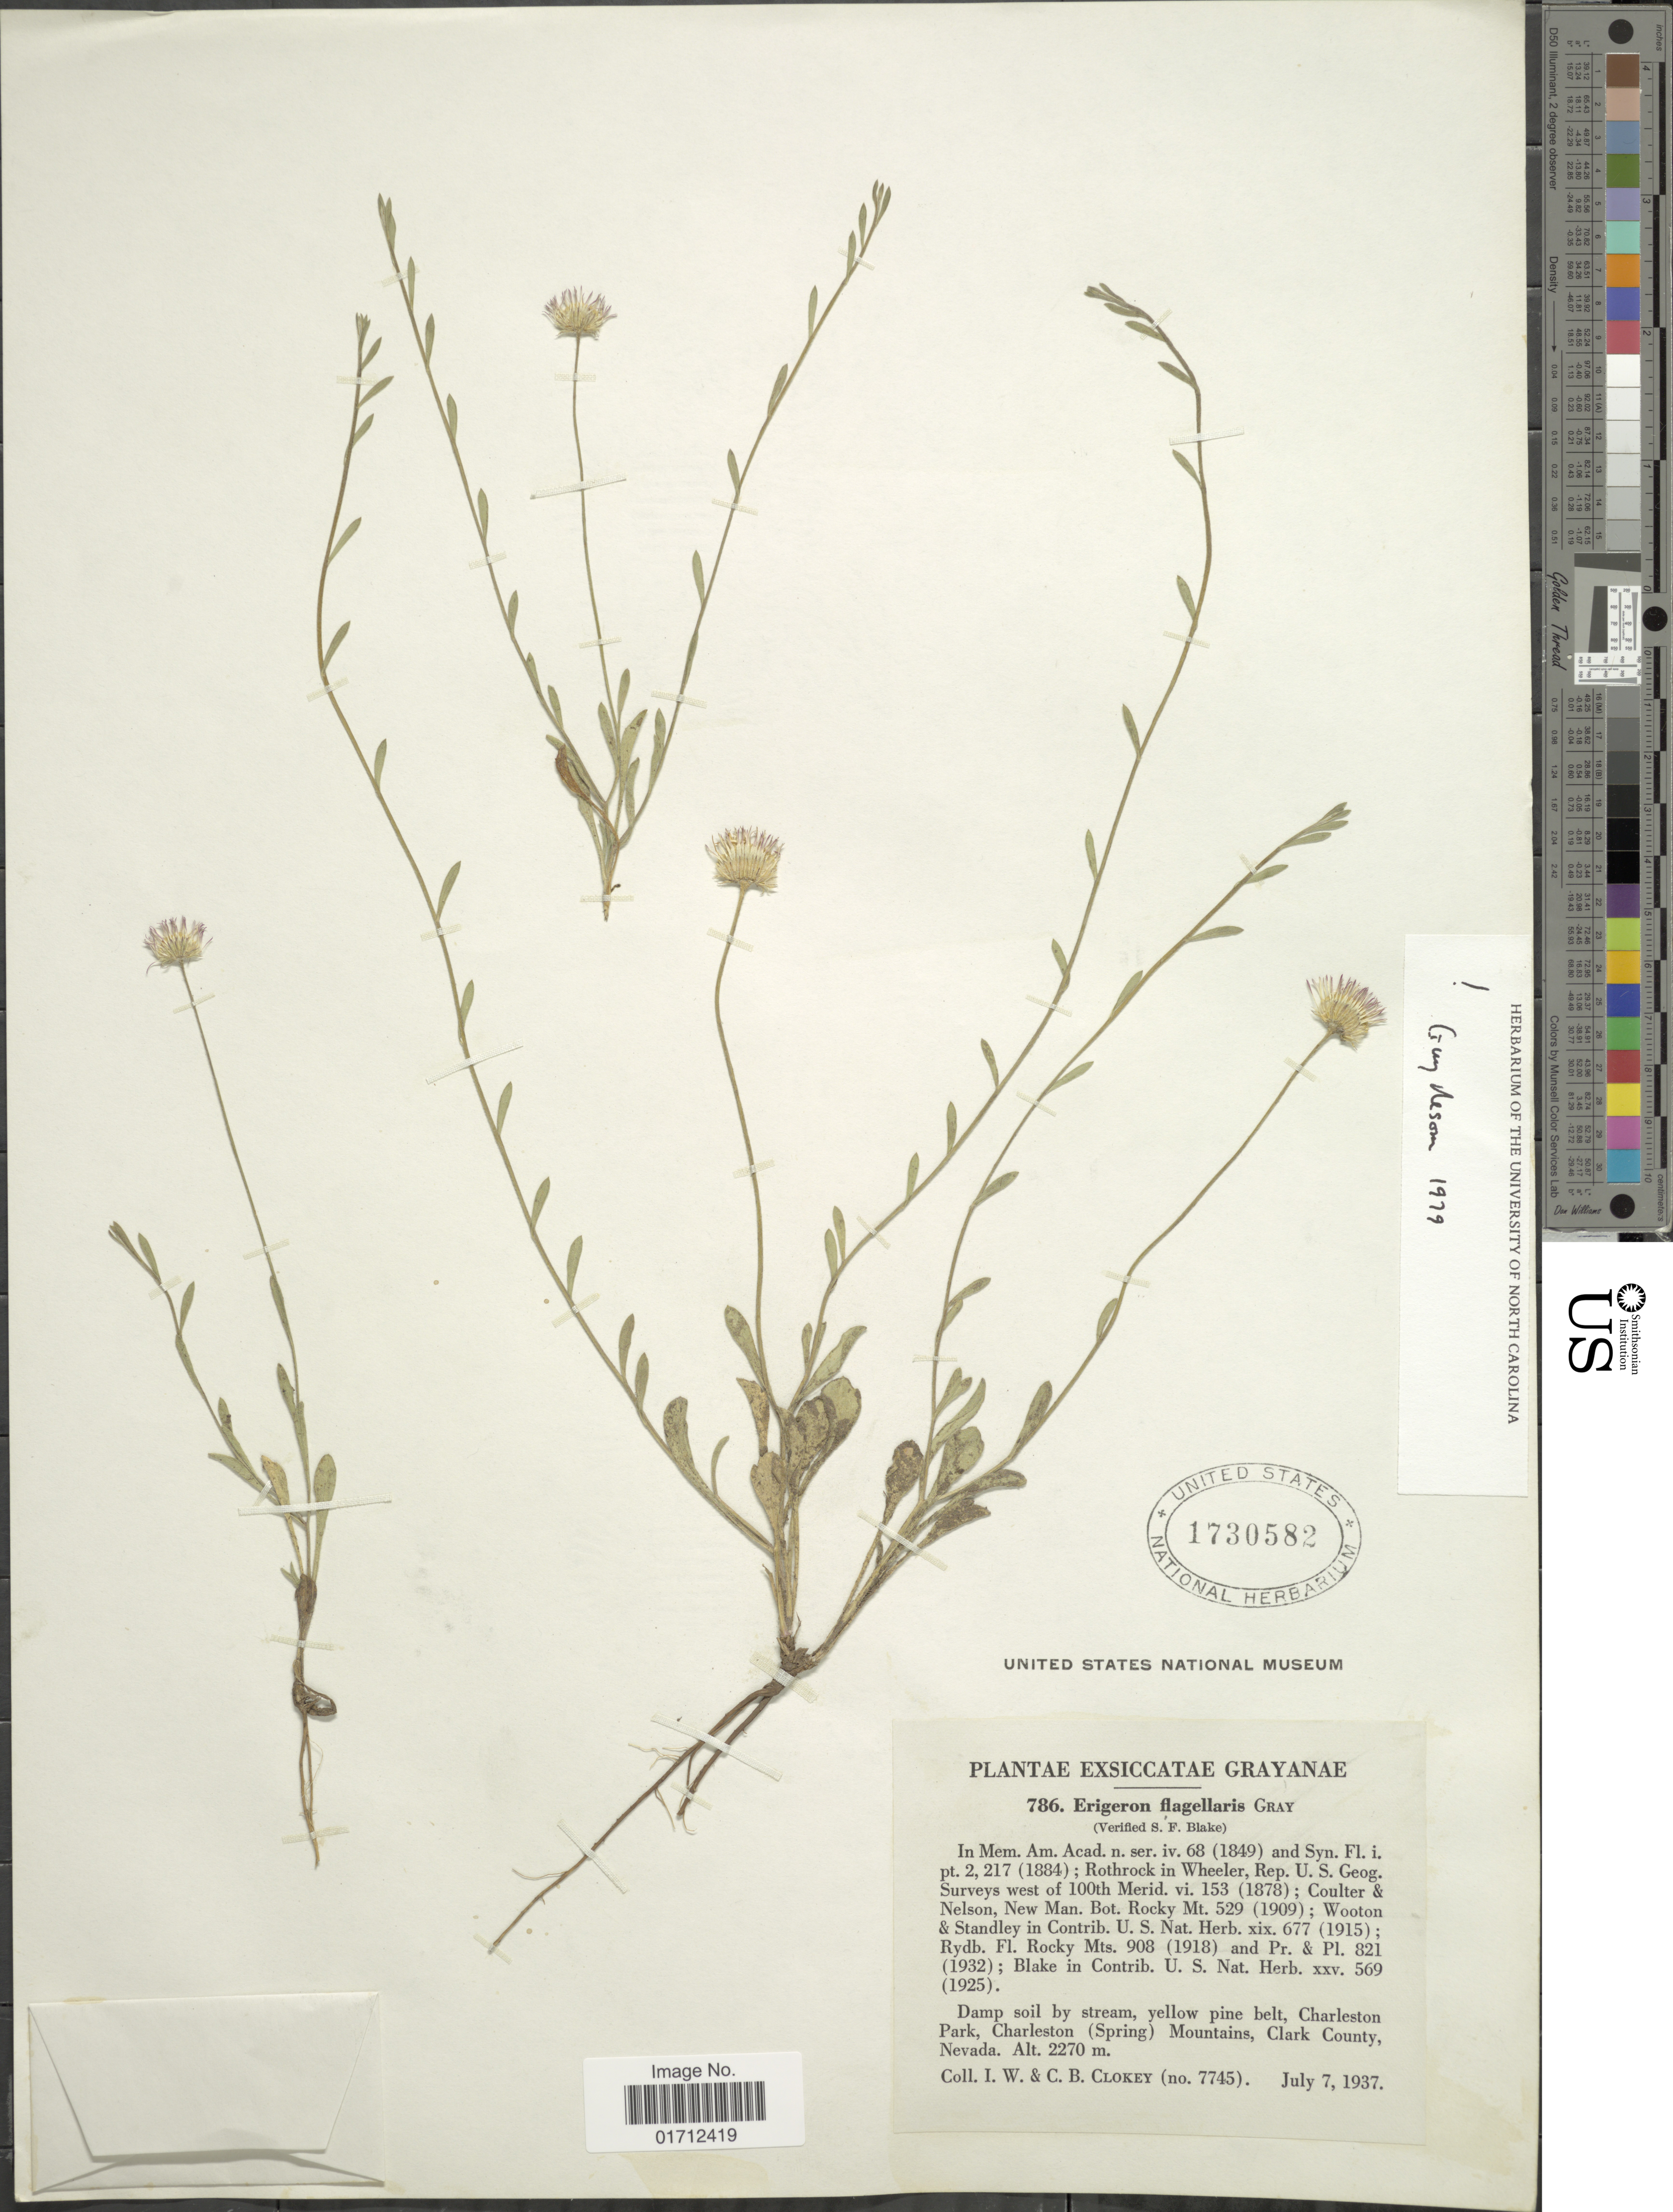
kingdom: Plantae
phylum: Tracheophyta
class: Magnoliopsida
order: Asterales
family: Asteraceae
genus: Erigeron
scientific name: Erigeron flagellaris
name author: A. Gray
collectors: I. W. Clokey & C. Clokey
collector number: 7745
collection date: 1937-07-07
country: United States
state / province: Nevada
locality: Charleston Pike, Charleston (Spring) Mountains, Clark County.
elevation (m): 2270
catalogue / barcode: US 1730582